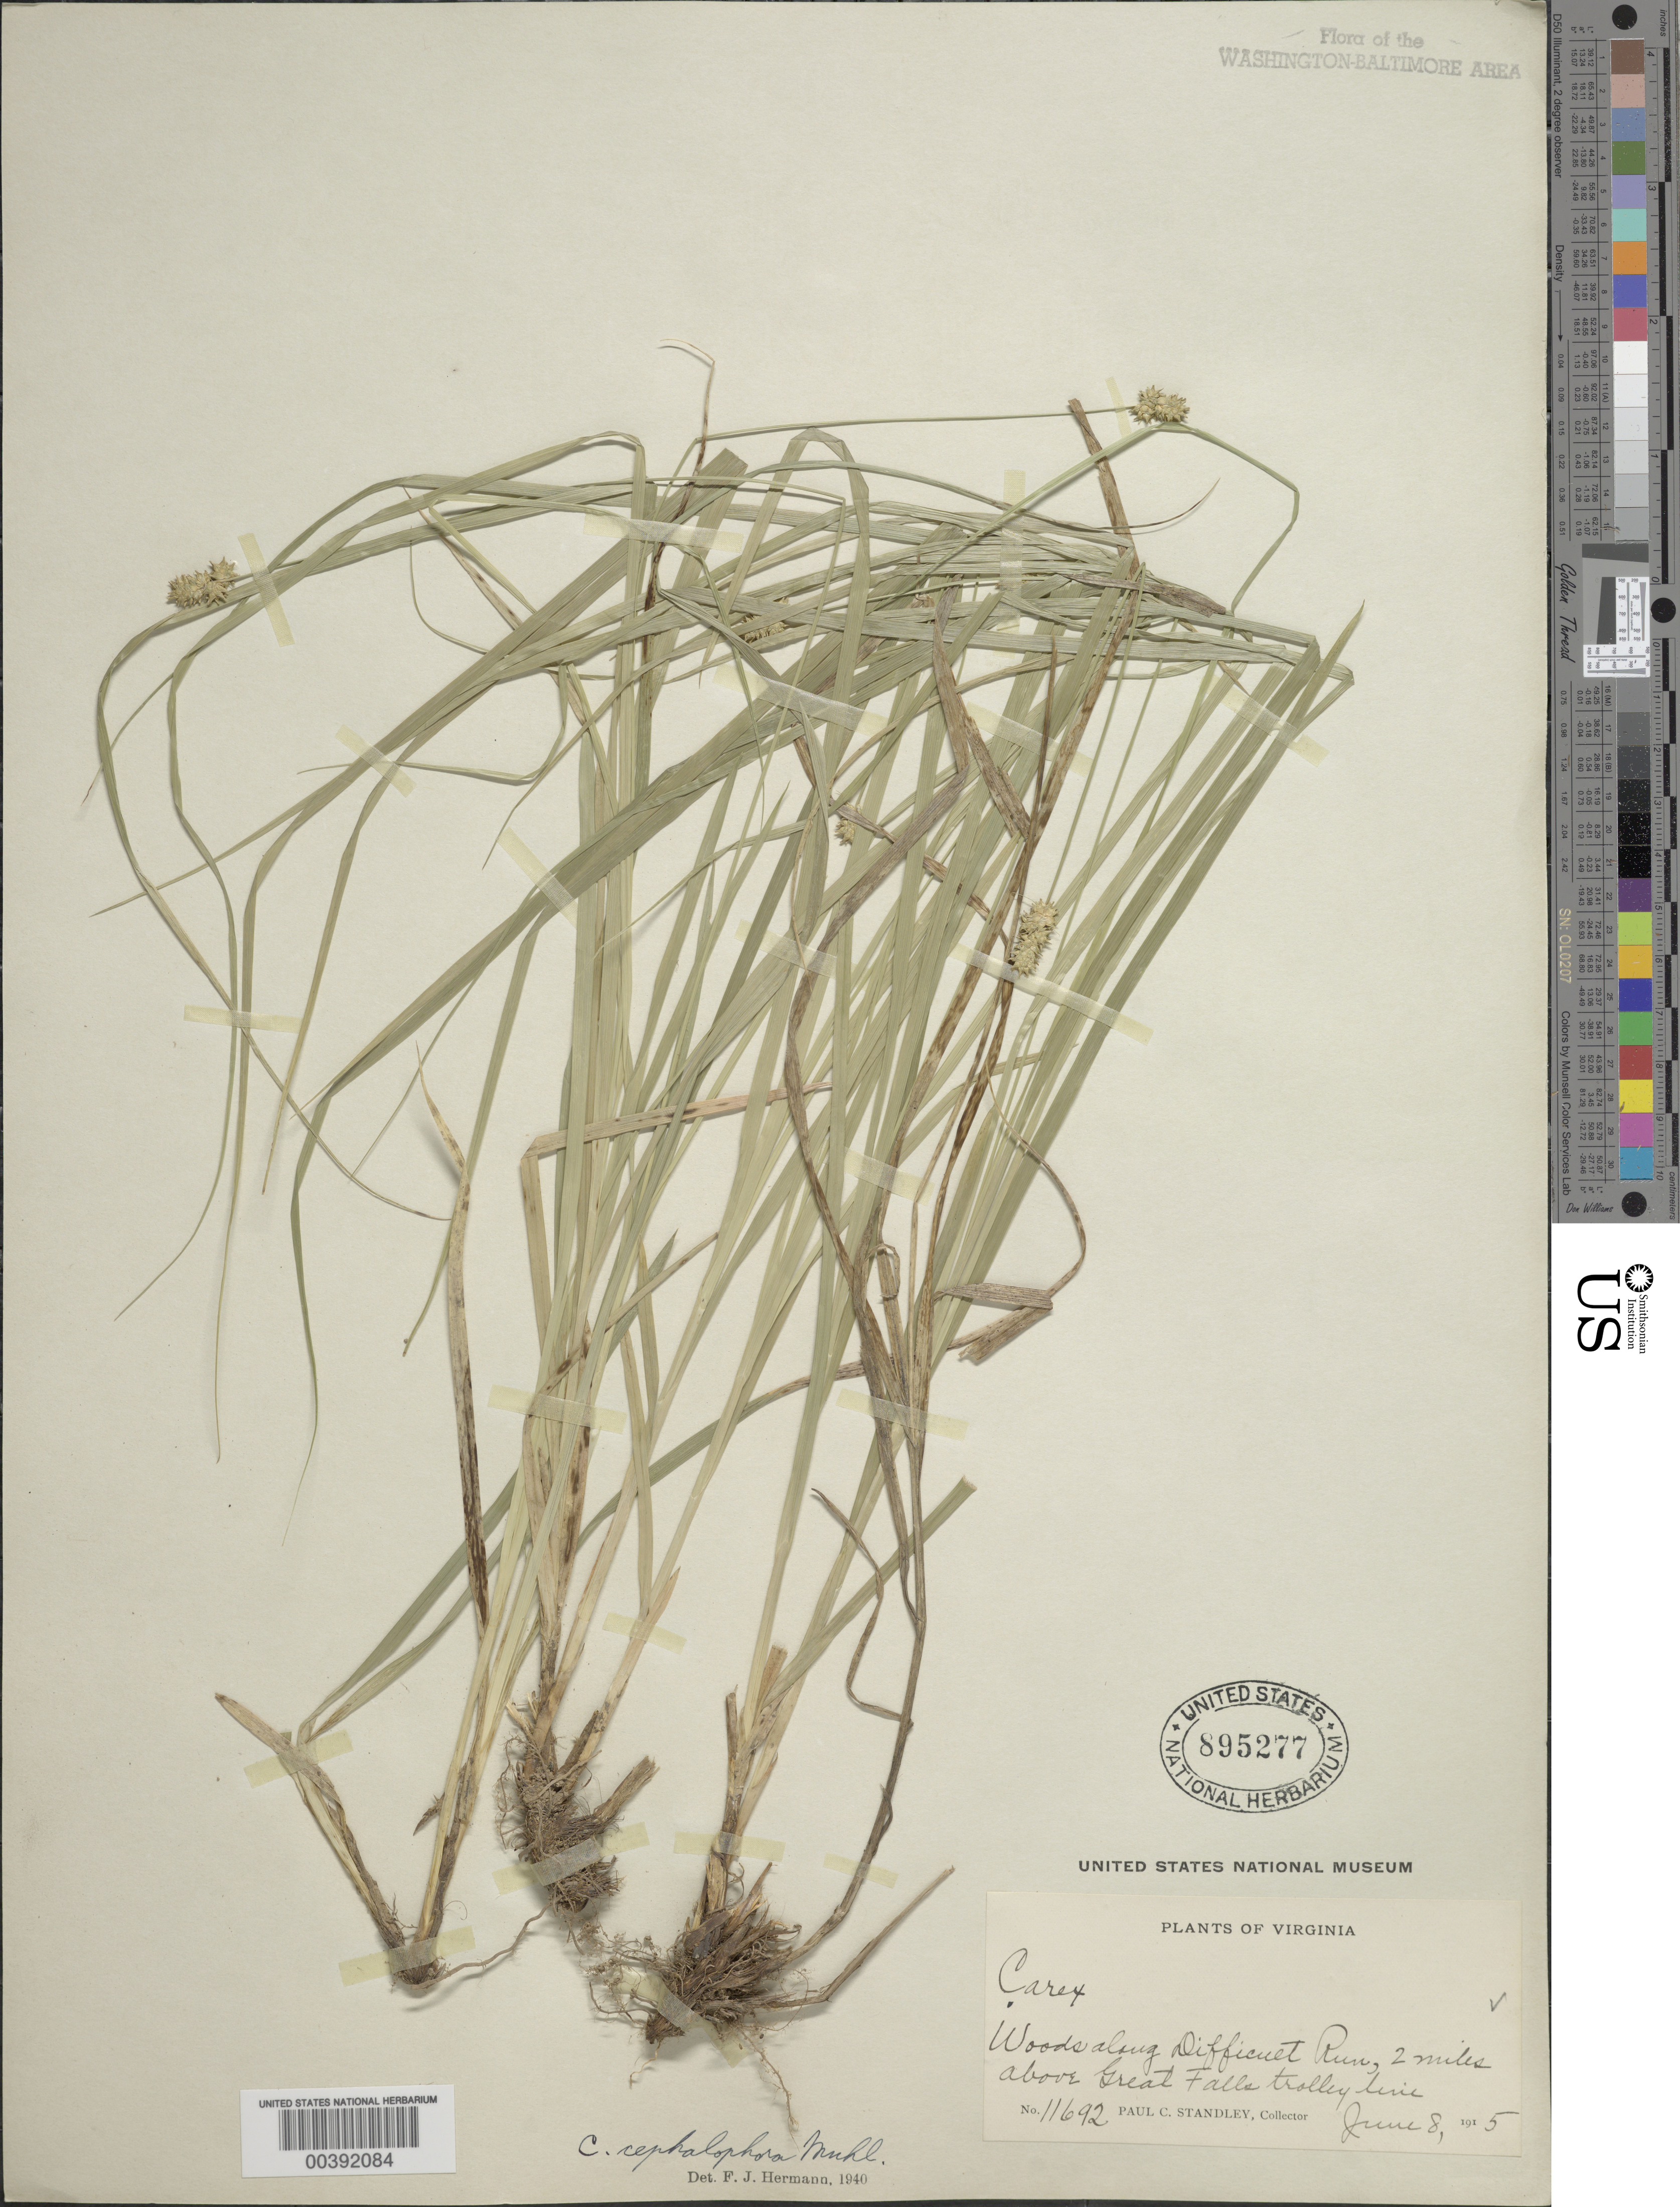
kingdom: Plantae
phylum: Tracheophyta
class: Liliopsida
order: Poales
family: Cyperaceae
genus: Carex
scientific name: Carex cephalophora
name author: Muhl. ex Willd.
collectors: P. C. Standley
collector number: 11692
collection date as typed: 08 Jun 1915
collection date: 1915-06-08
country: United States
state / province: Virginia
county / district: Fairfax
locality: Difficult Run above Great Falls Trolley Line C. & O. Canal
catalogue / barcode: US 895277